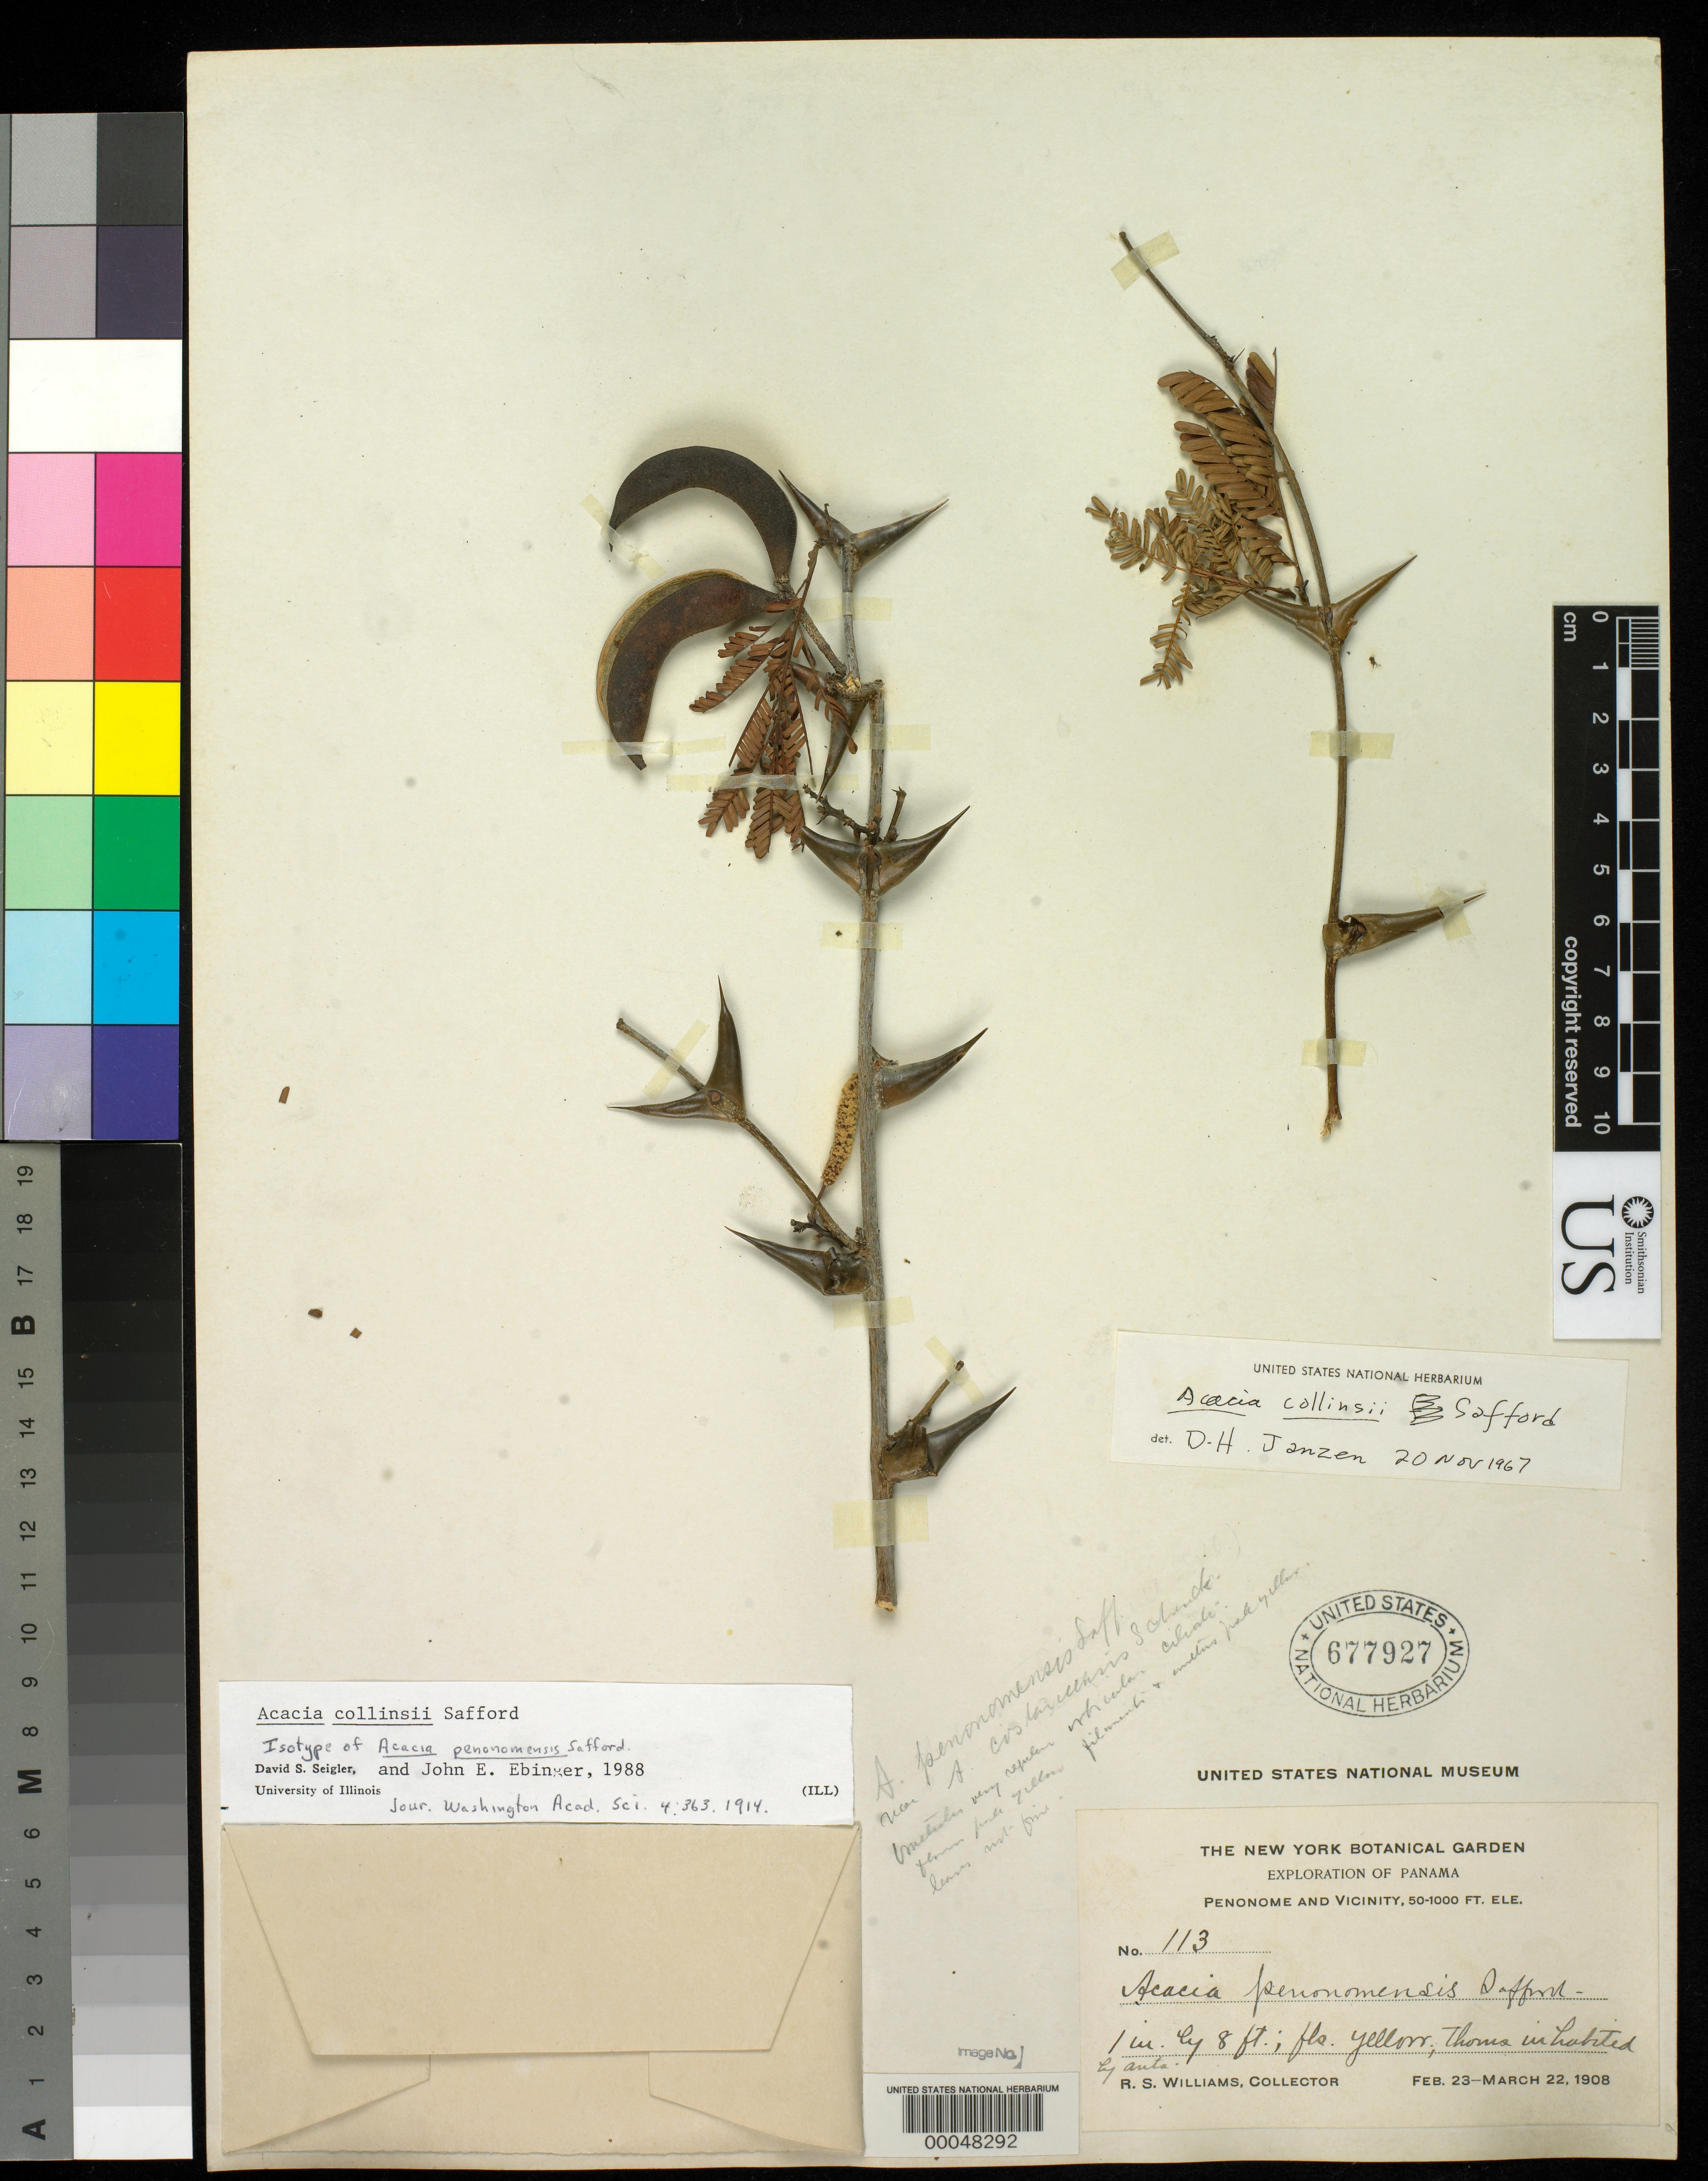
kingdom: Plantae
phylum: Tracheophyta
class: Magnoliopsida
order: Fabales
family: Fabaceae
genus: Acacia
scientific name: Acacia penonomensis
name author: Saff.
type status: Holotype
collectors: R. O. Williams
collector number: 113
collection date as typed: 23 Feb 1908 to 22 Mar 1908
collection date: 1908-02-23/1908-03-22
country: Panama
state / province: Coclé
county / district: Penonomé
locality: Vicinity of Penonome.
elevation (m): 15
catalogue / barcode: US 677927